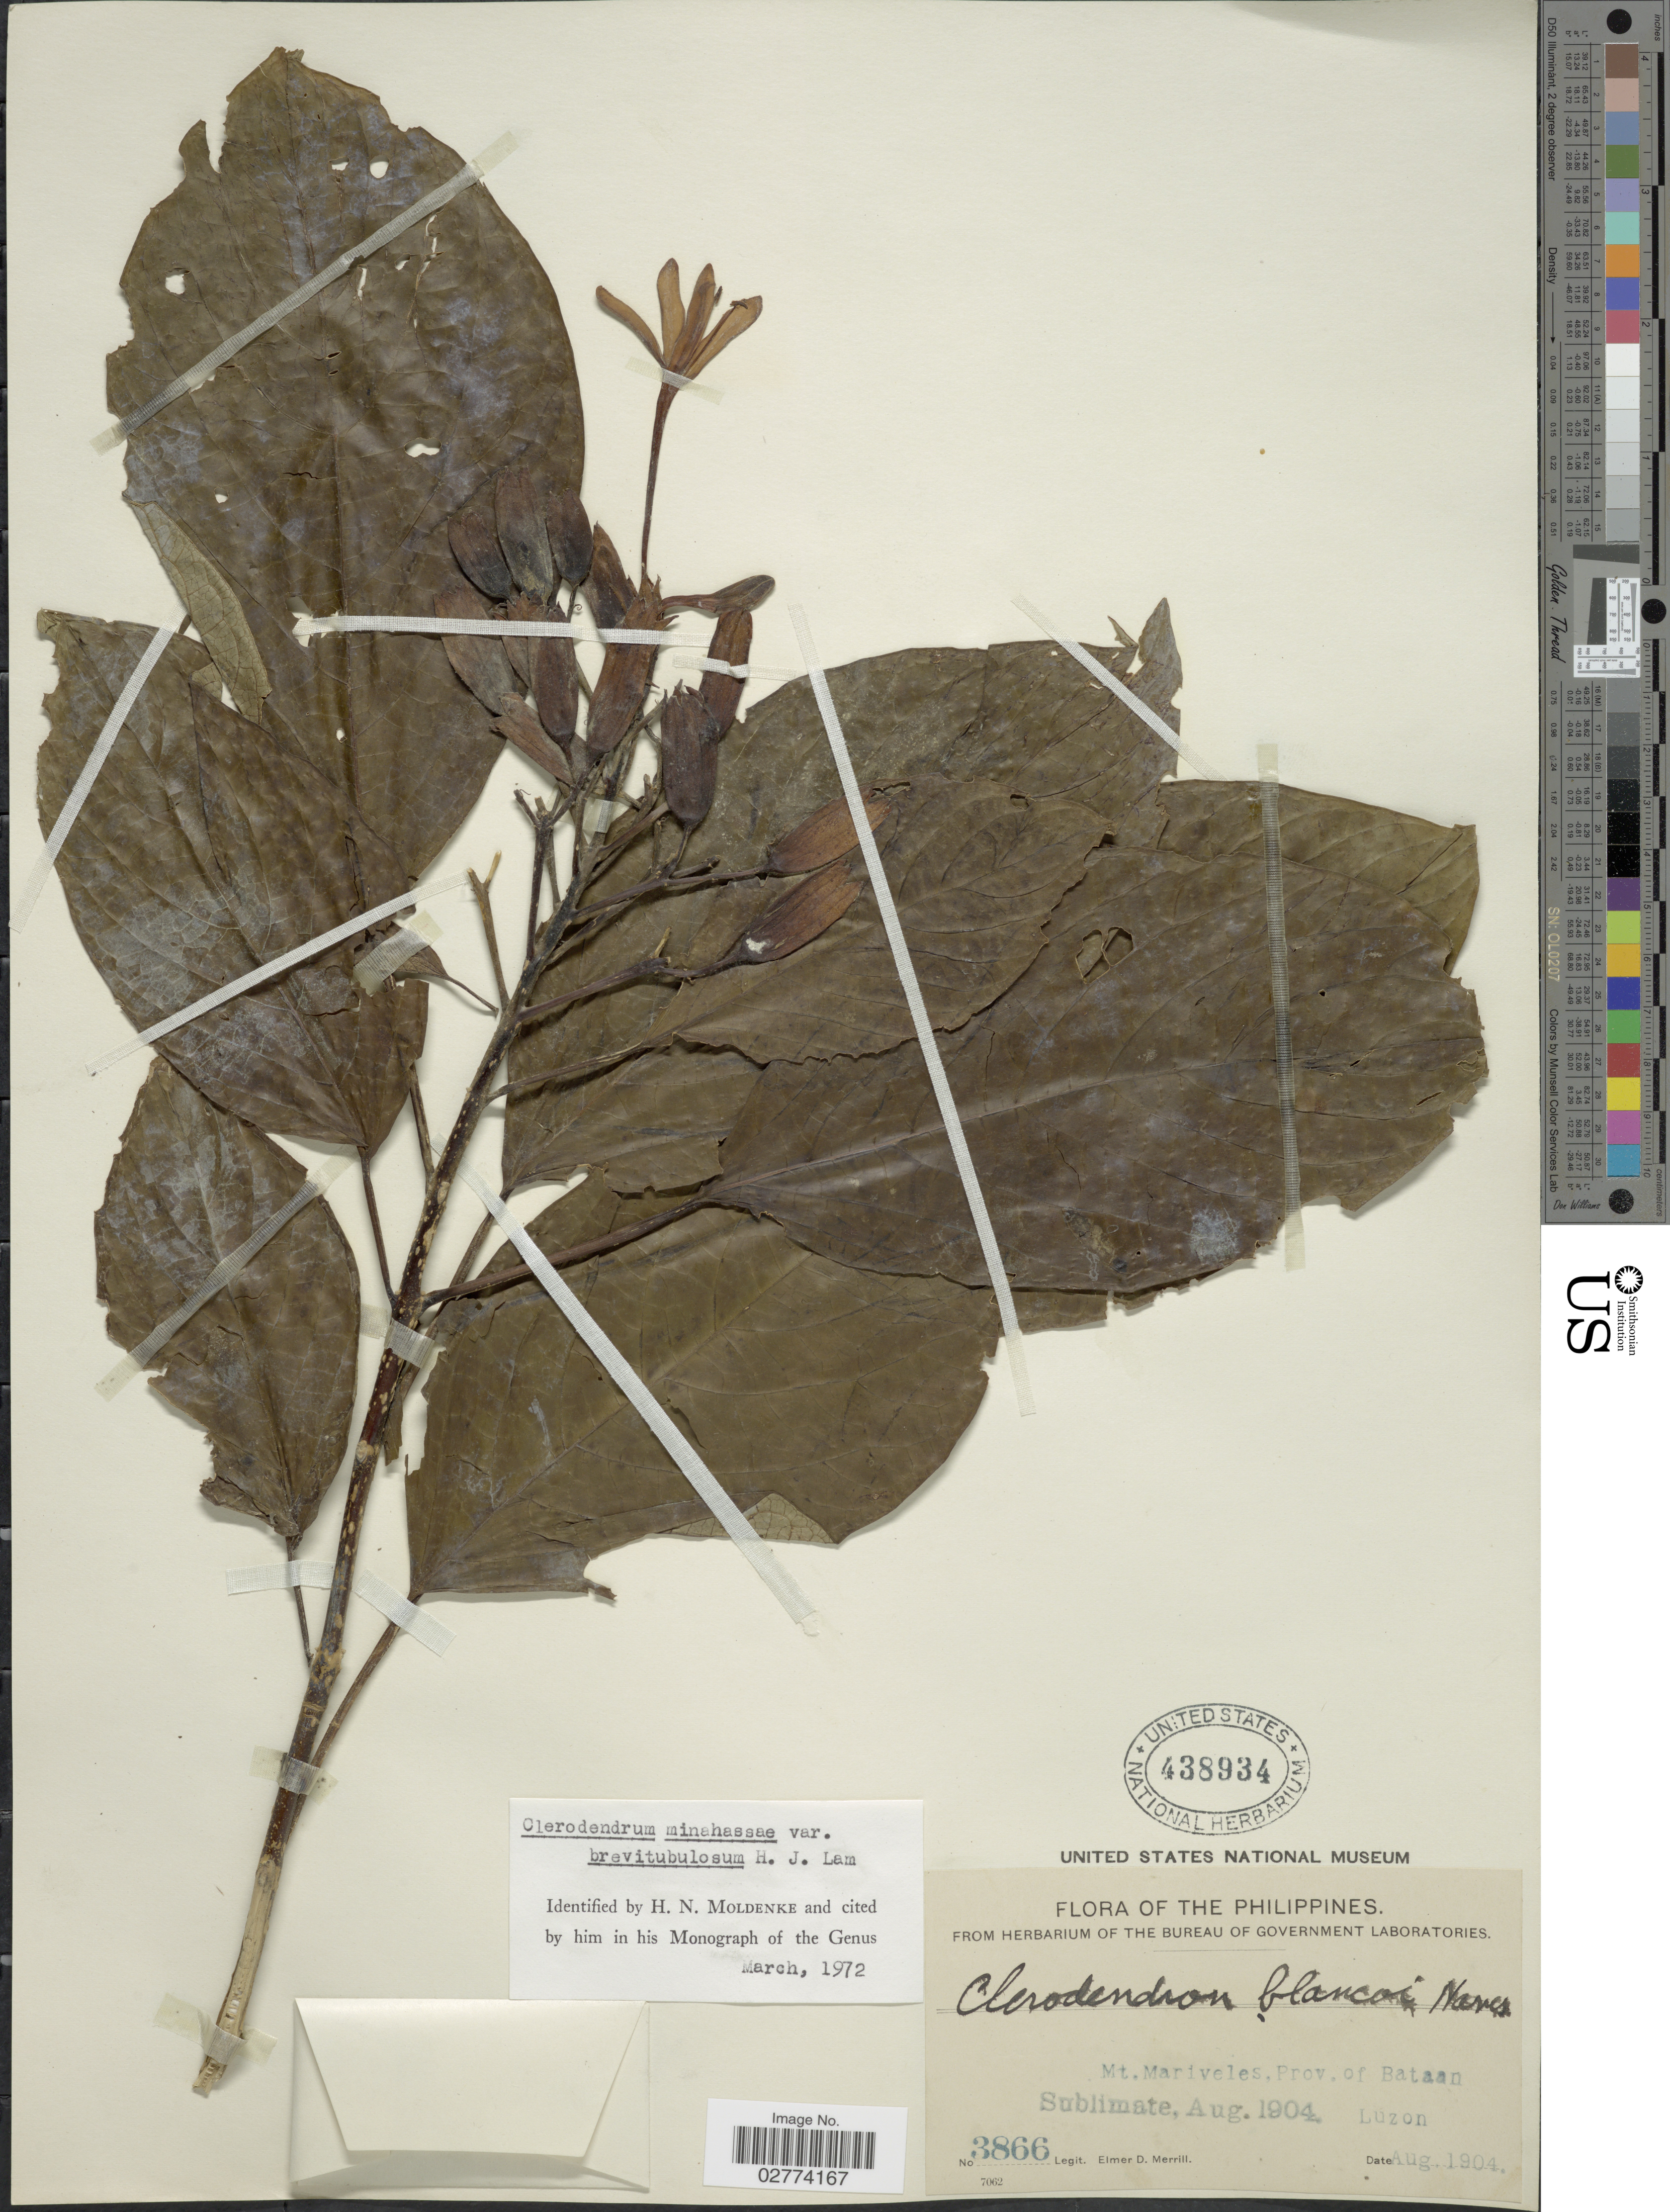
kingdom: Plantae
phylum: Tracheophyta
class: Magnoliopsida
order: Lamiales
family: Lamiaceae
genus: Clerodendrum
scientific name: Clerodendrum minahassae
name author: Teysm. & Binn.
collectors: E. D. Merrill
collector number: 3866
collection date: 1904-08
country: Philippines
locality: Mt. Mariveles, Prov. of Bataan, Luzon.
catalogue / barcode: US 438934